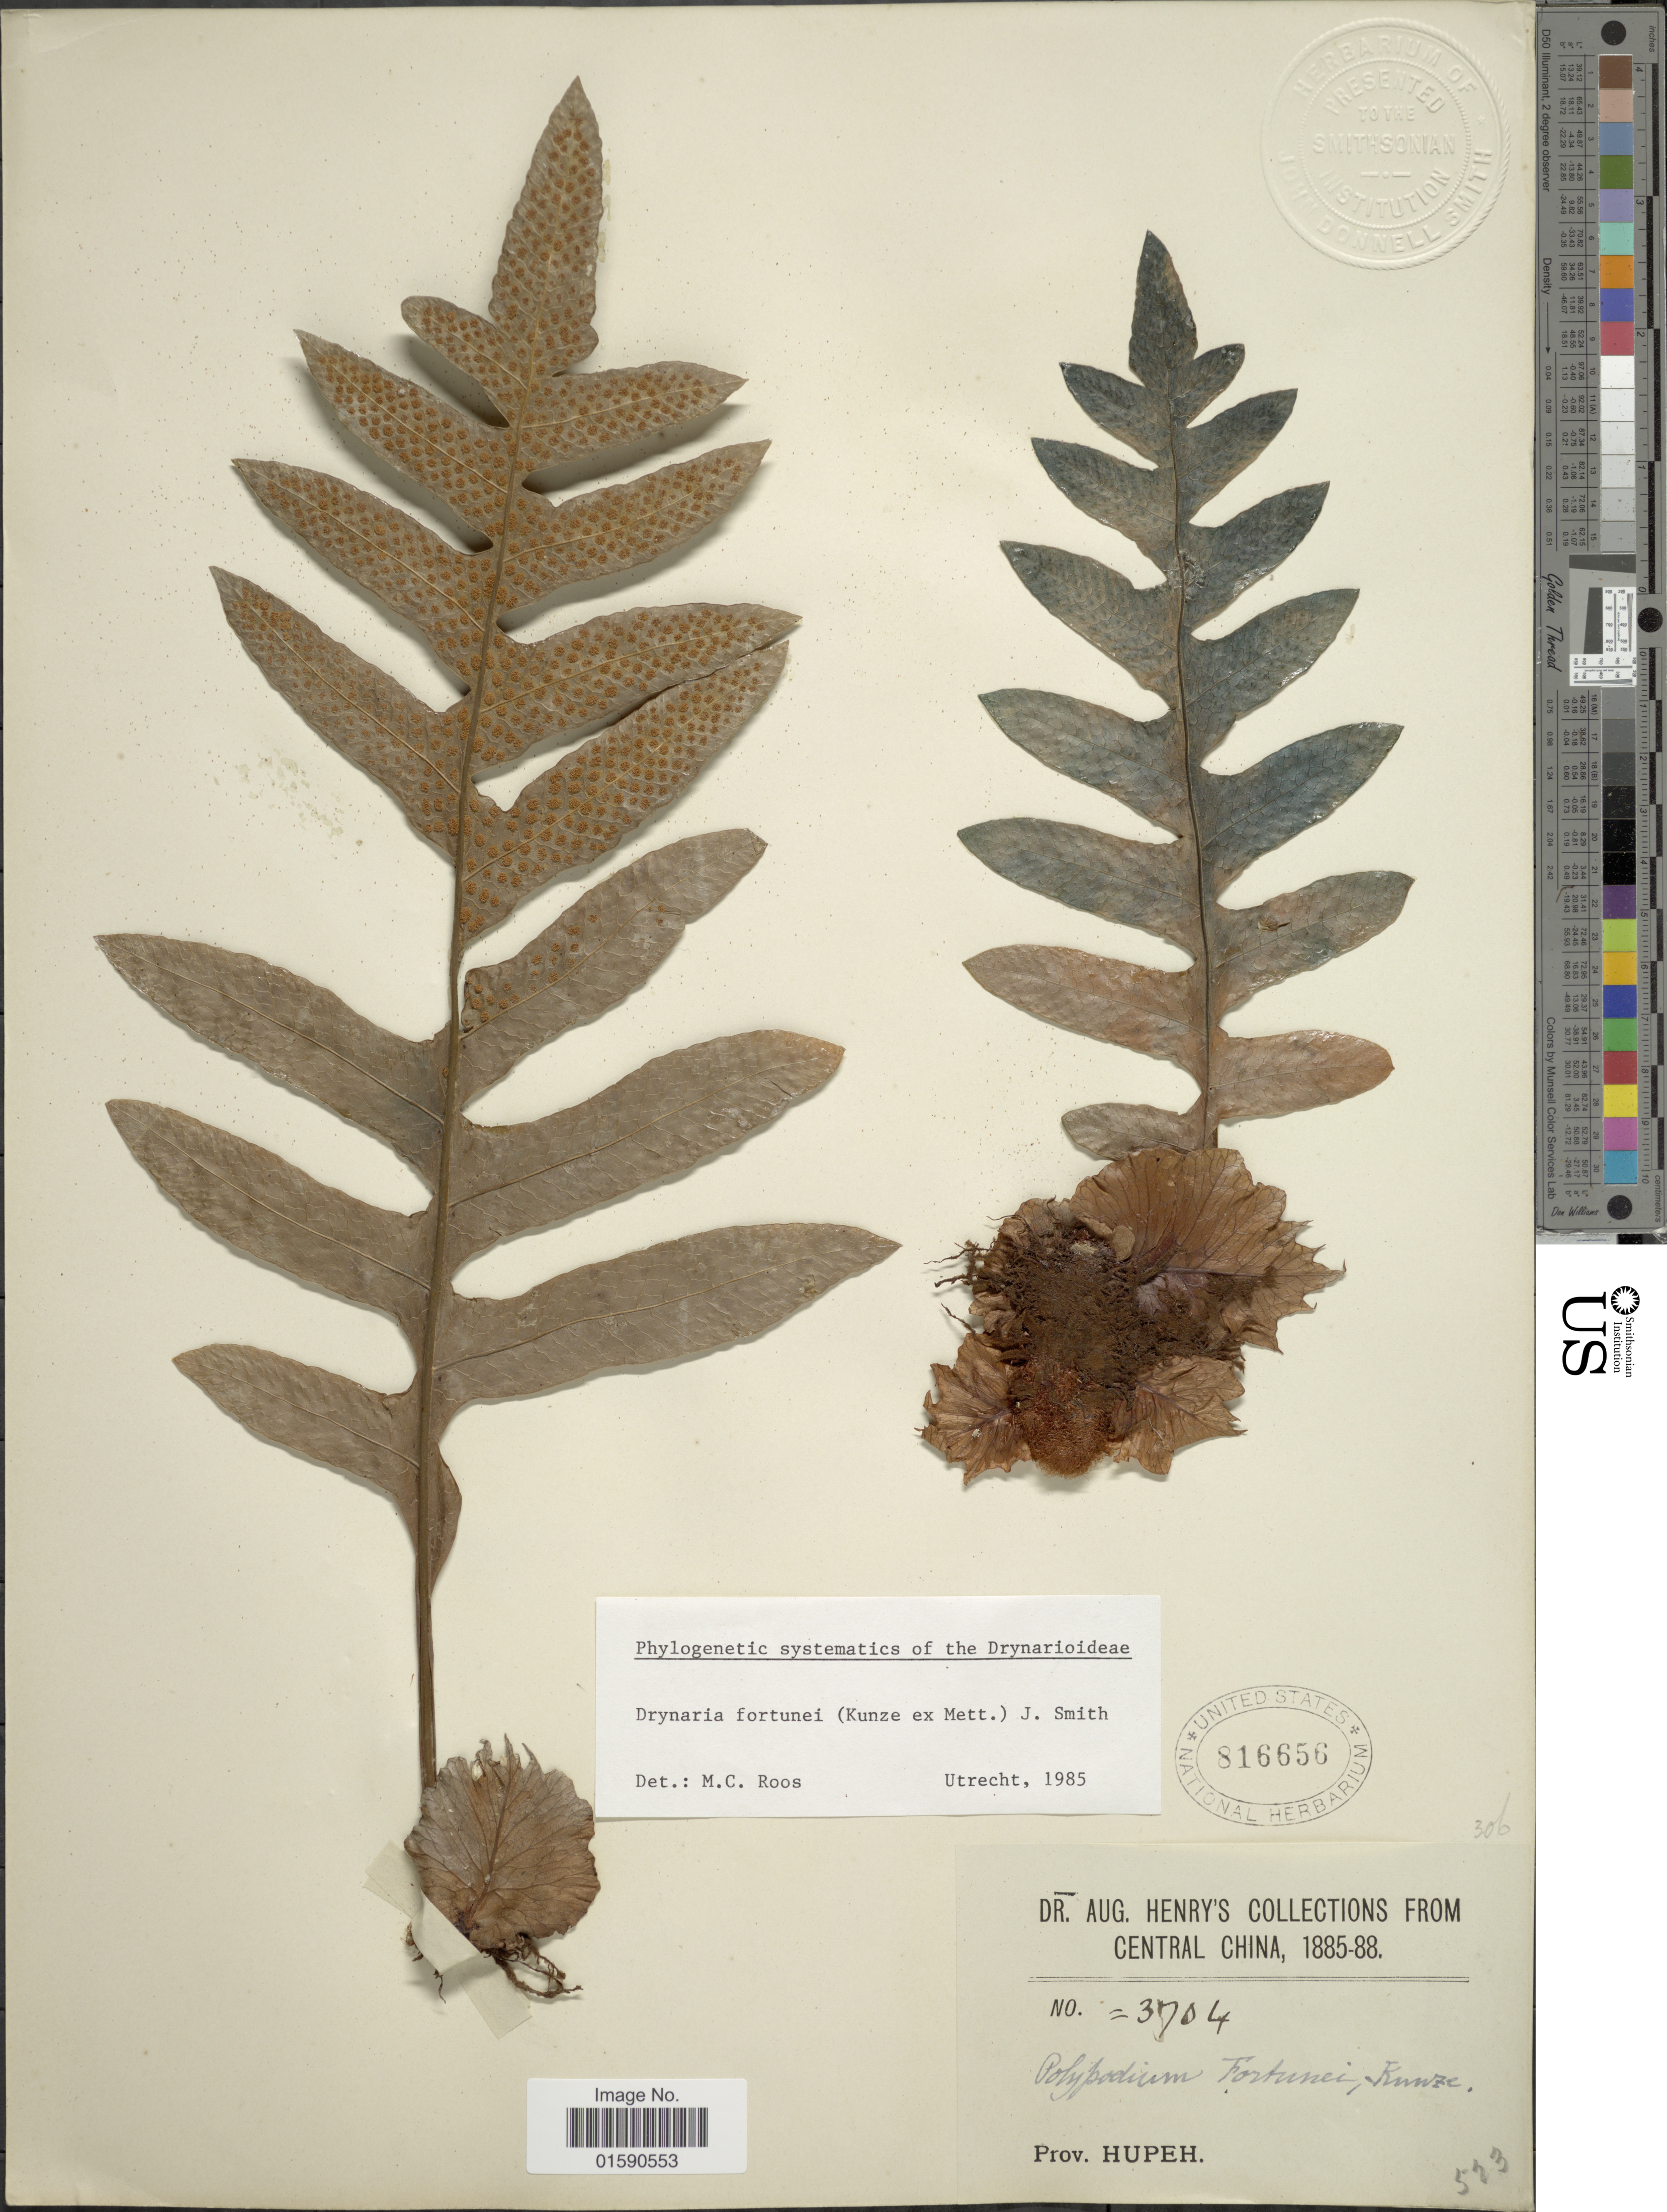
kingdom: Plantae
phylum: Tracheophyta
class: Polypodiopsida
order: Polypodiales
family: Polypodiaceae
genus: Drynaria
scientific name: Drynaria fortunei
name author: (Kunze ex Mett.) J. Sm.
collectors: A. Henry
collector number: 3704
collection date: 1885/1888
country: China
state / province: Hubei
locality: Hupeh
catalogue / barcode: US 816656